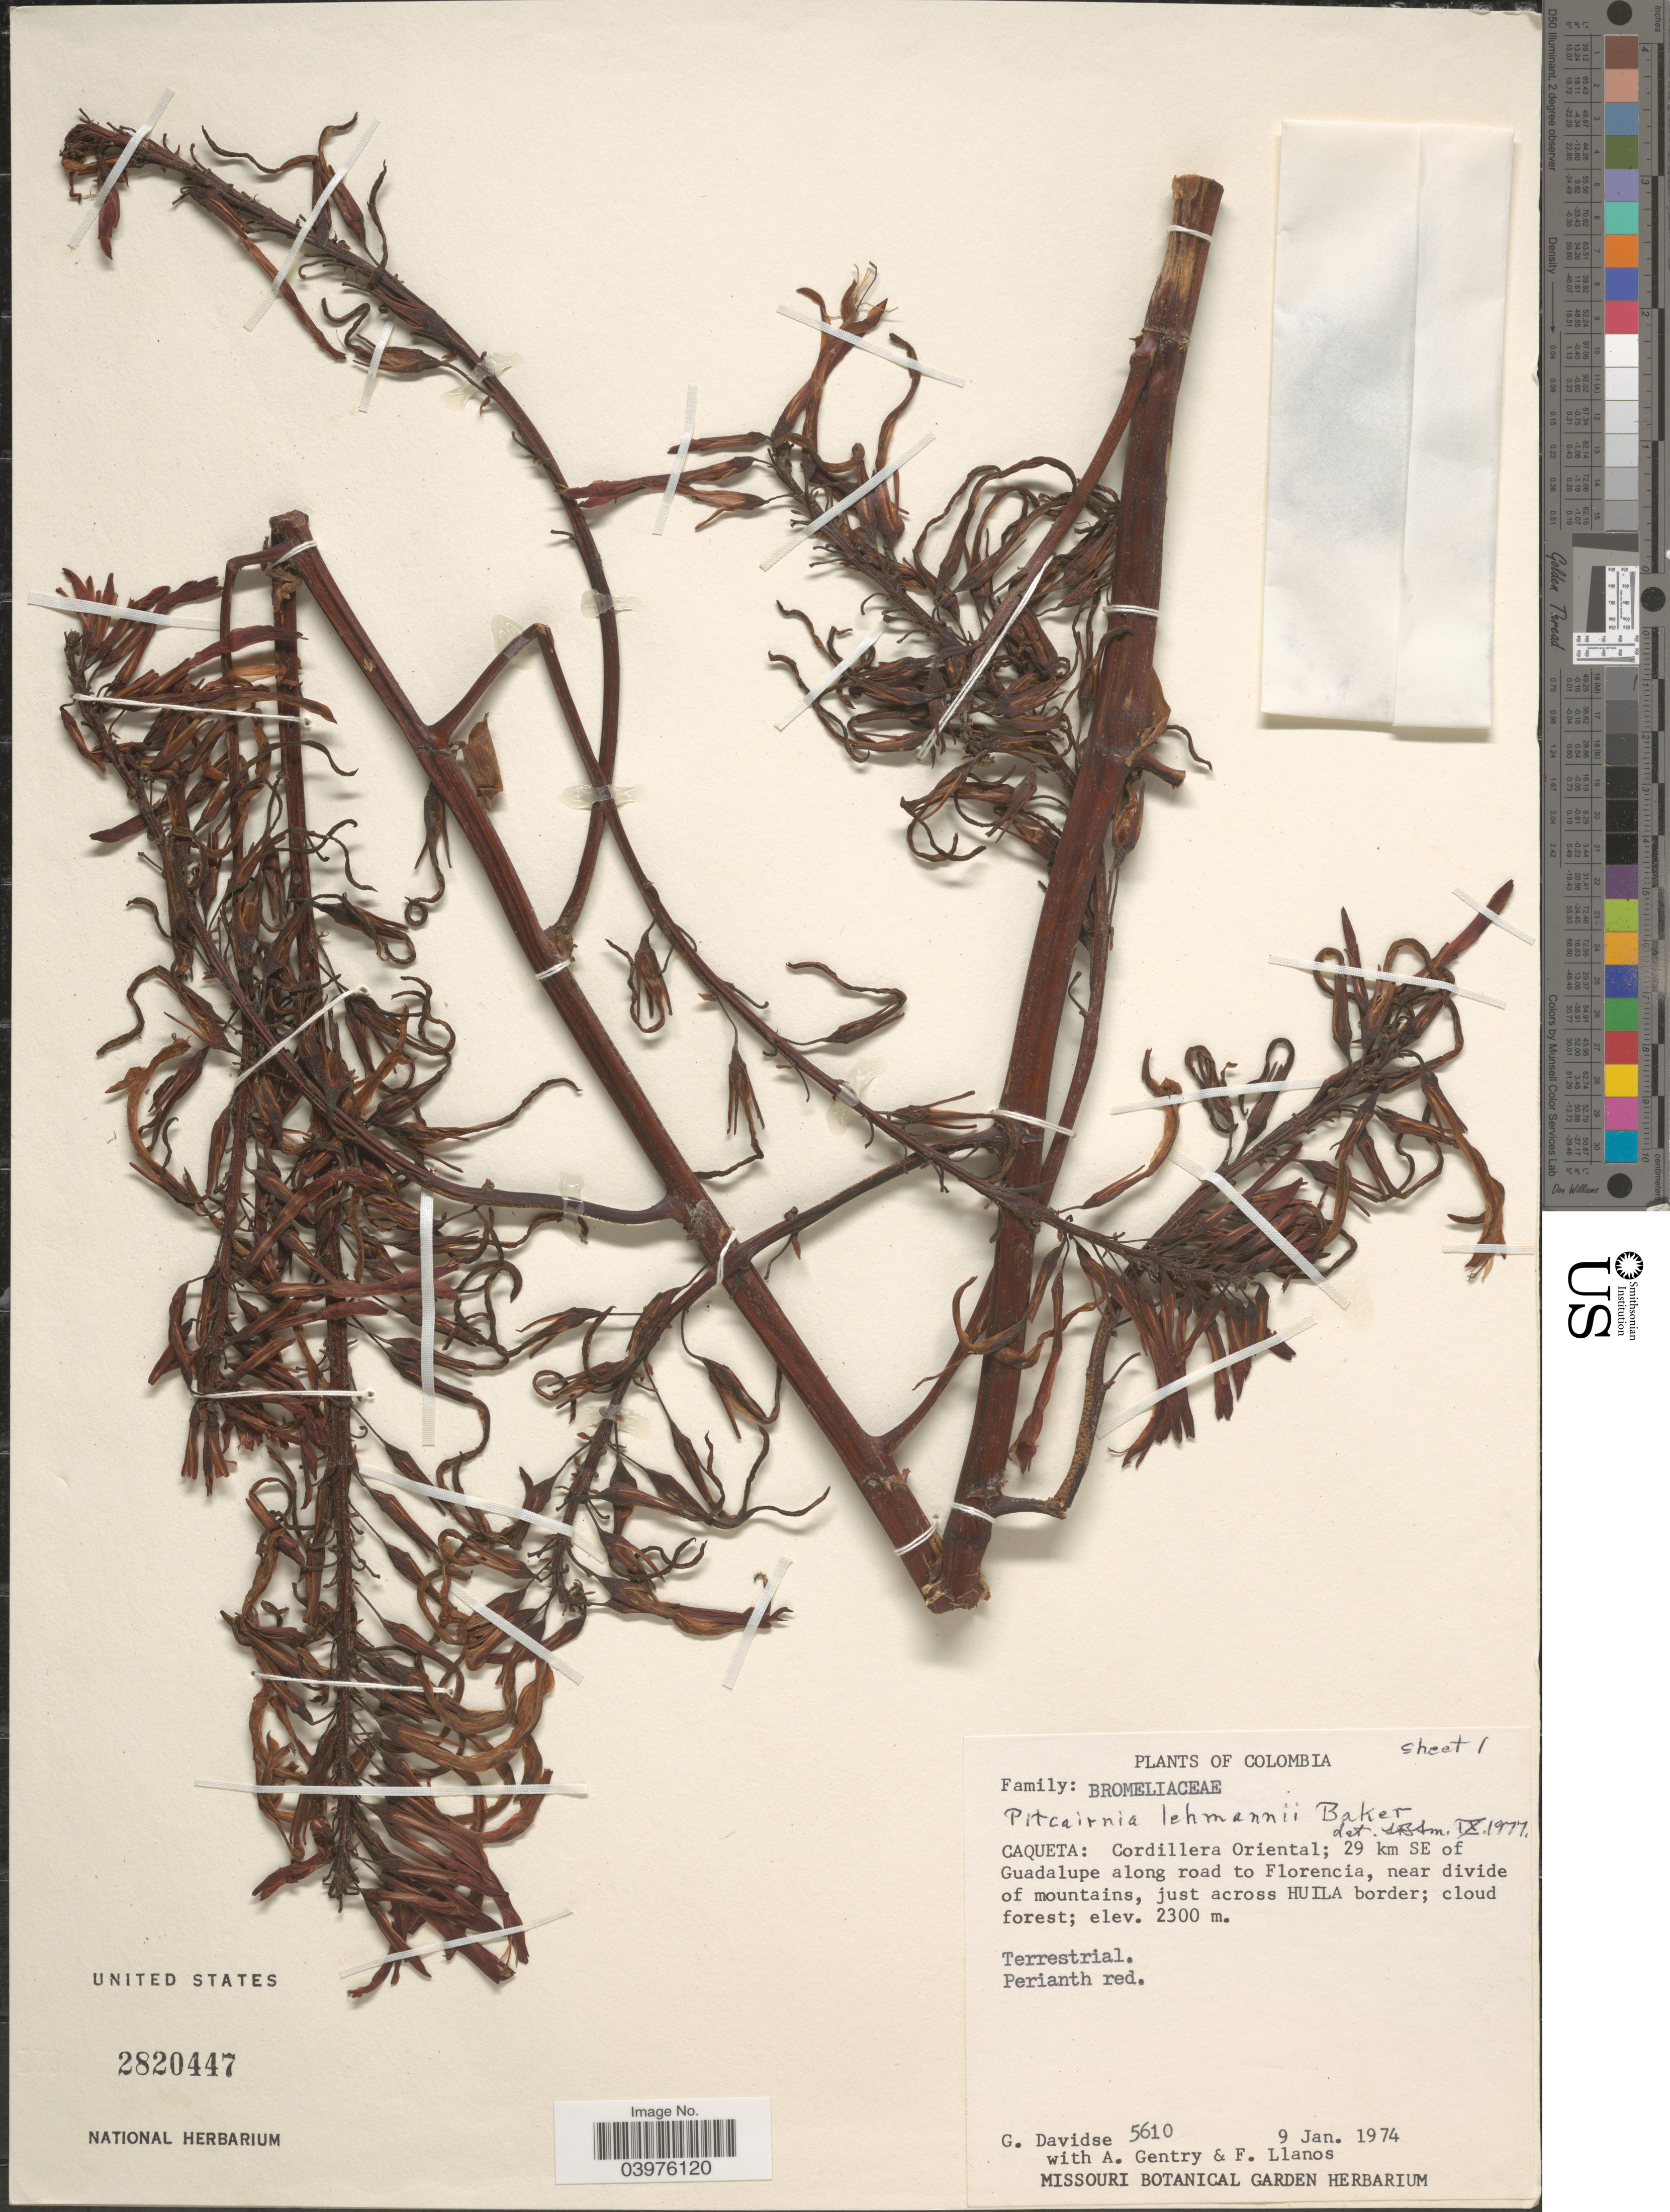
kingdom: Plantae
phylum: Tracheophyta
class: Liliopsida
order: Poales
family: Bromeliaceae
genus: Pitcairnia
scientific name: Pitcairnia lehmannii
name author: Baker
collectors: G. Davidse, A. H. Gentry & F. Llanos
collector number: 5610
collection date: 1974-01-09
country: Colombia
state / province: Caquetá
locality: Cordillera Oriental; 29 km SE of Guadalupe along road to Florencia, near divide of mountains, just across Huila border; cloud forest.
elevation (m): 2300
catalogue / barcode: US 2820447